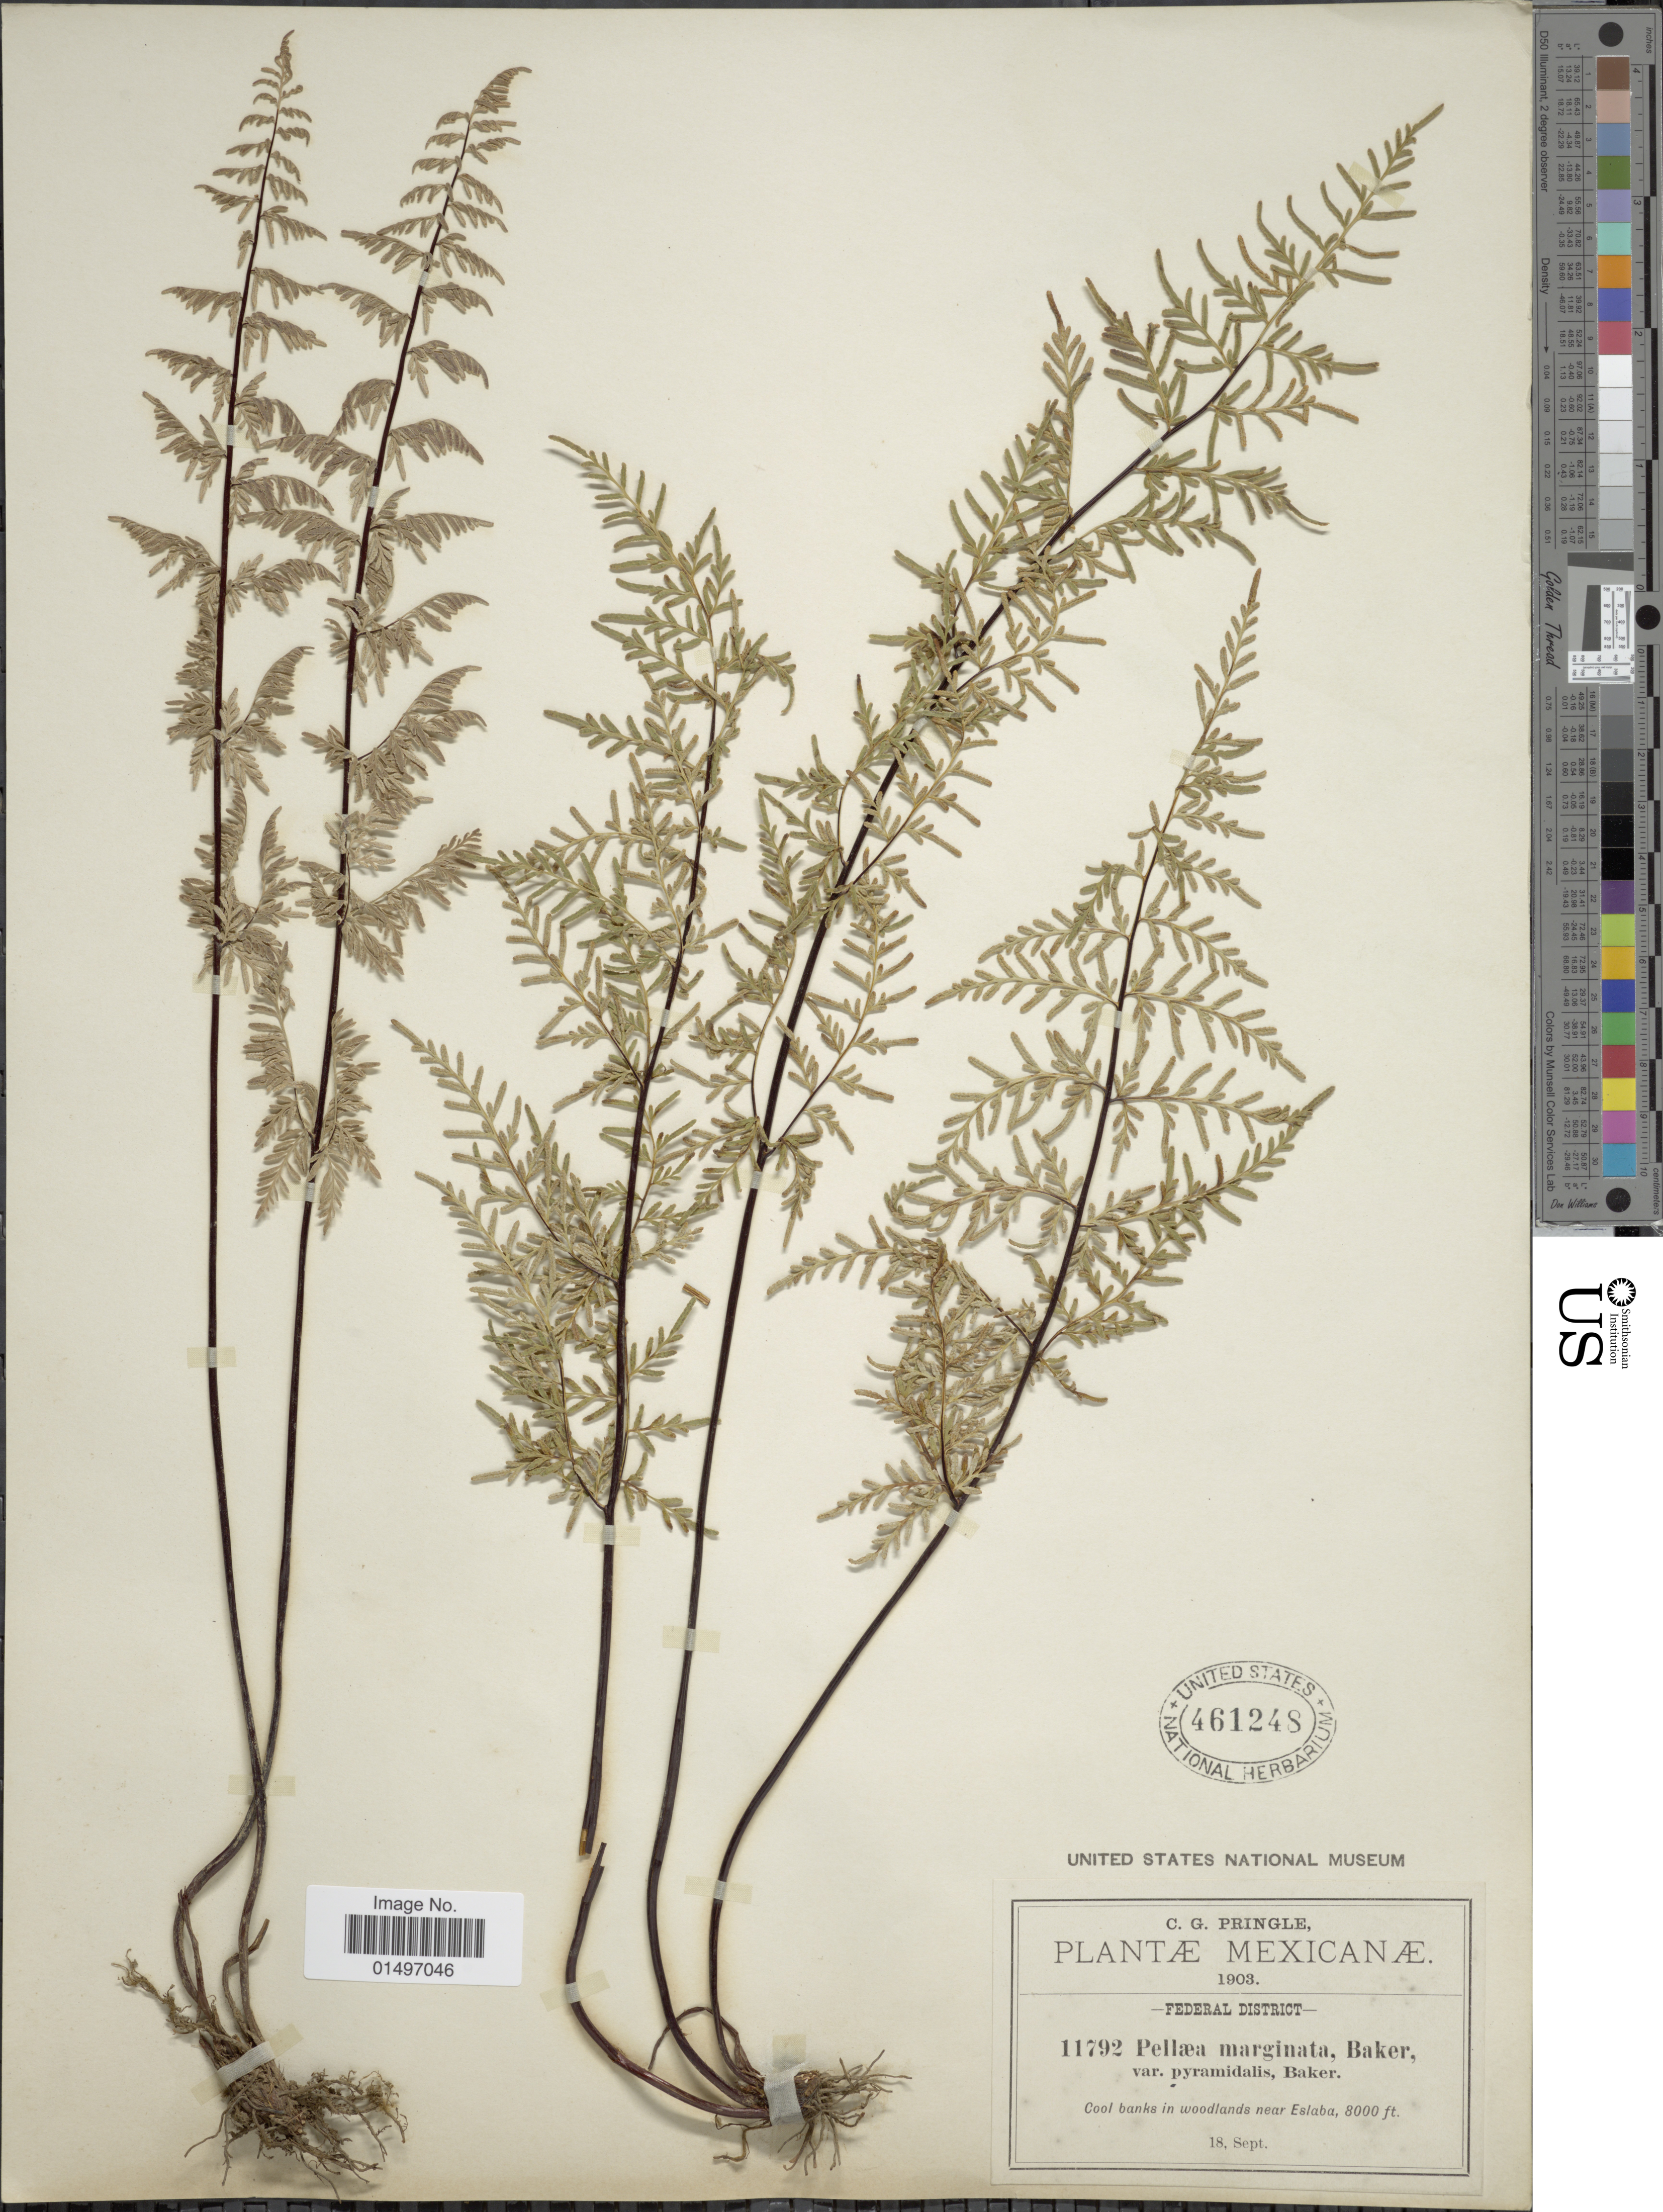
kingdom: Plantae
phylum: Tracheophyta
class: Polypodiopsida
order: Polypodiales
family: Pteridaceae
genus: Gaga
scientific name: Gaga hirsuta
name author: (Link) Fay W. Li & Windham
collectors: C. G. Pringle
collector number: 11792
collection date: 1903-09-18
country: Mexico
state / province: Distrito Federal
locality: Mexicanae, Cool banks in woodlands near Eslaba.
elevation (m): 2438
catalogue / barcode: US 461248